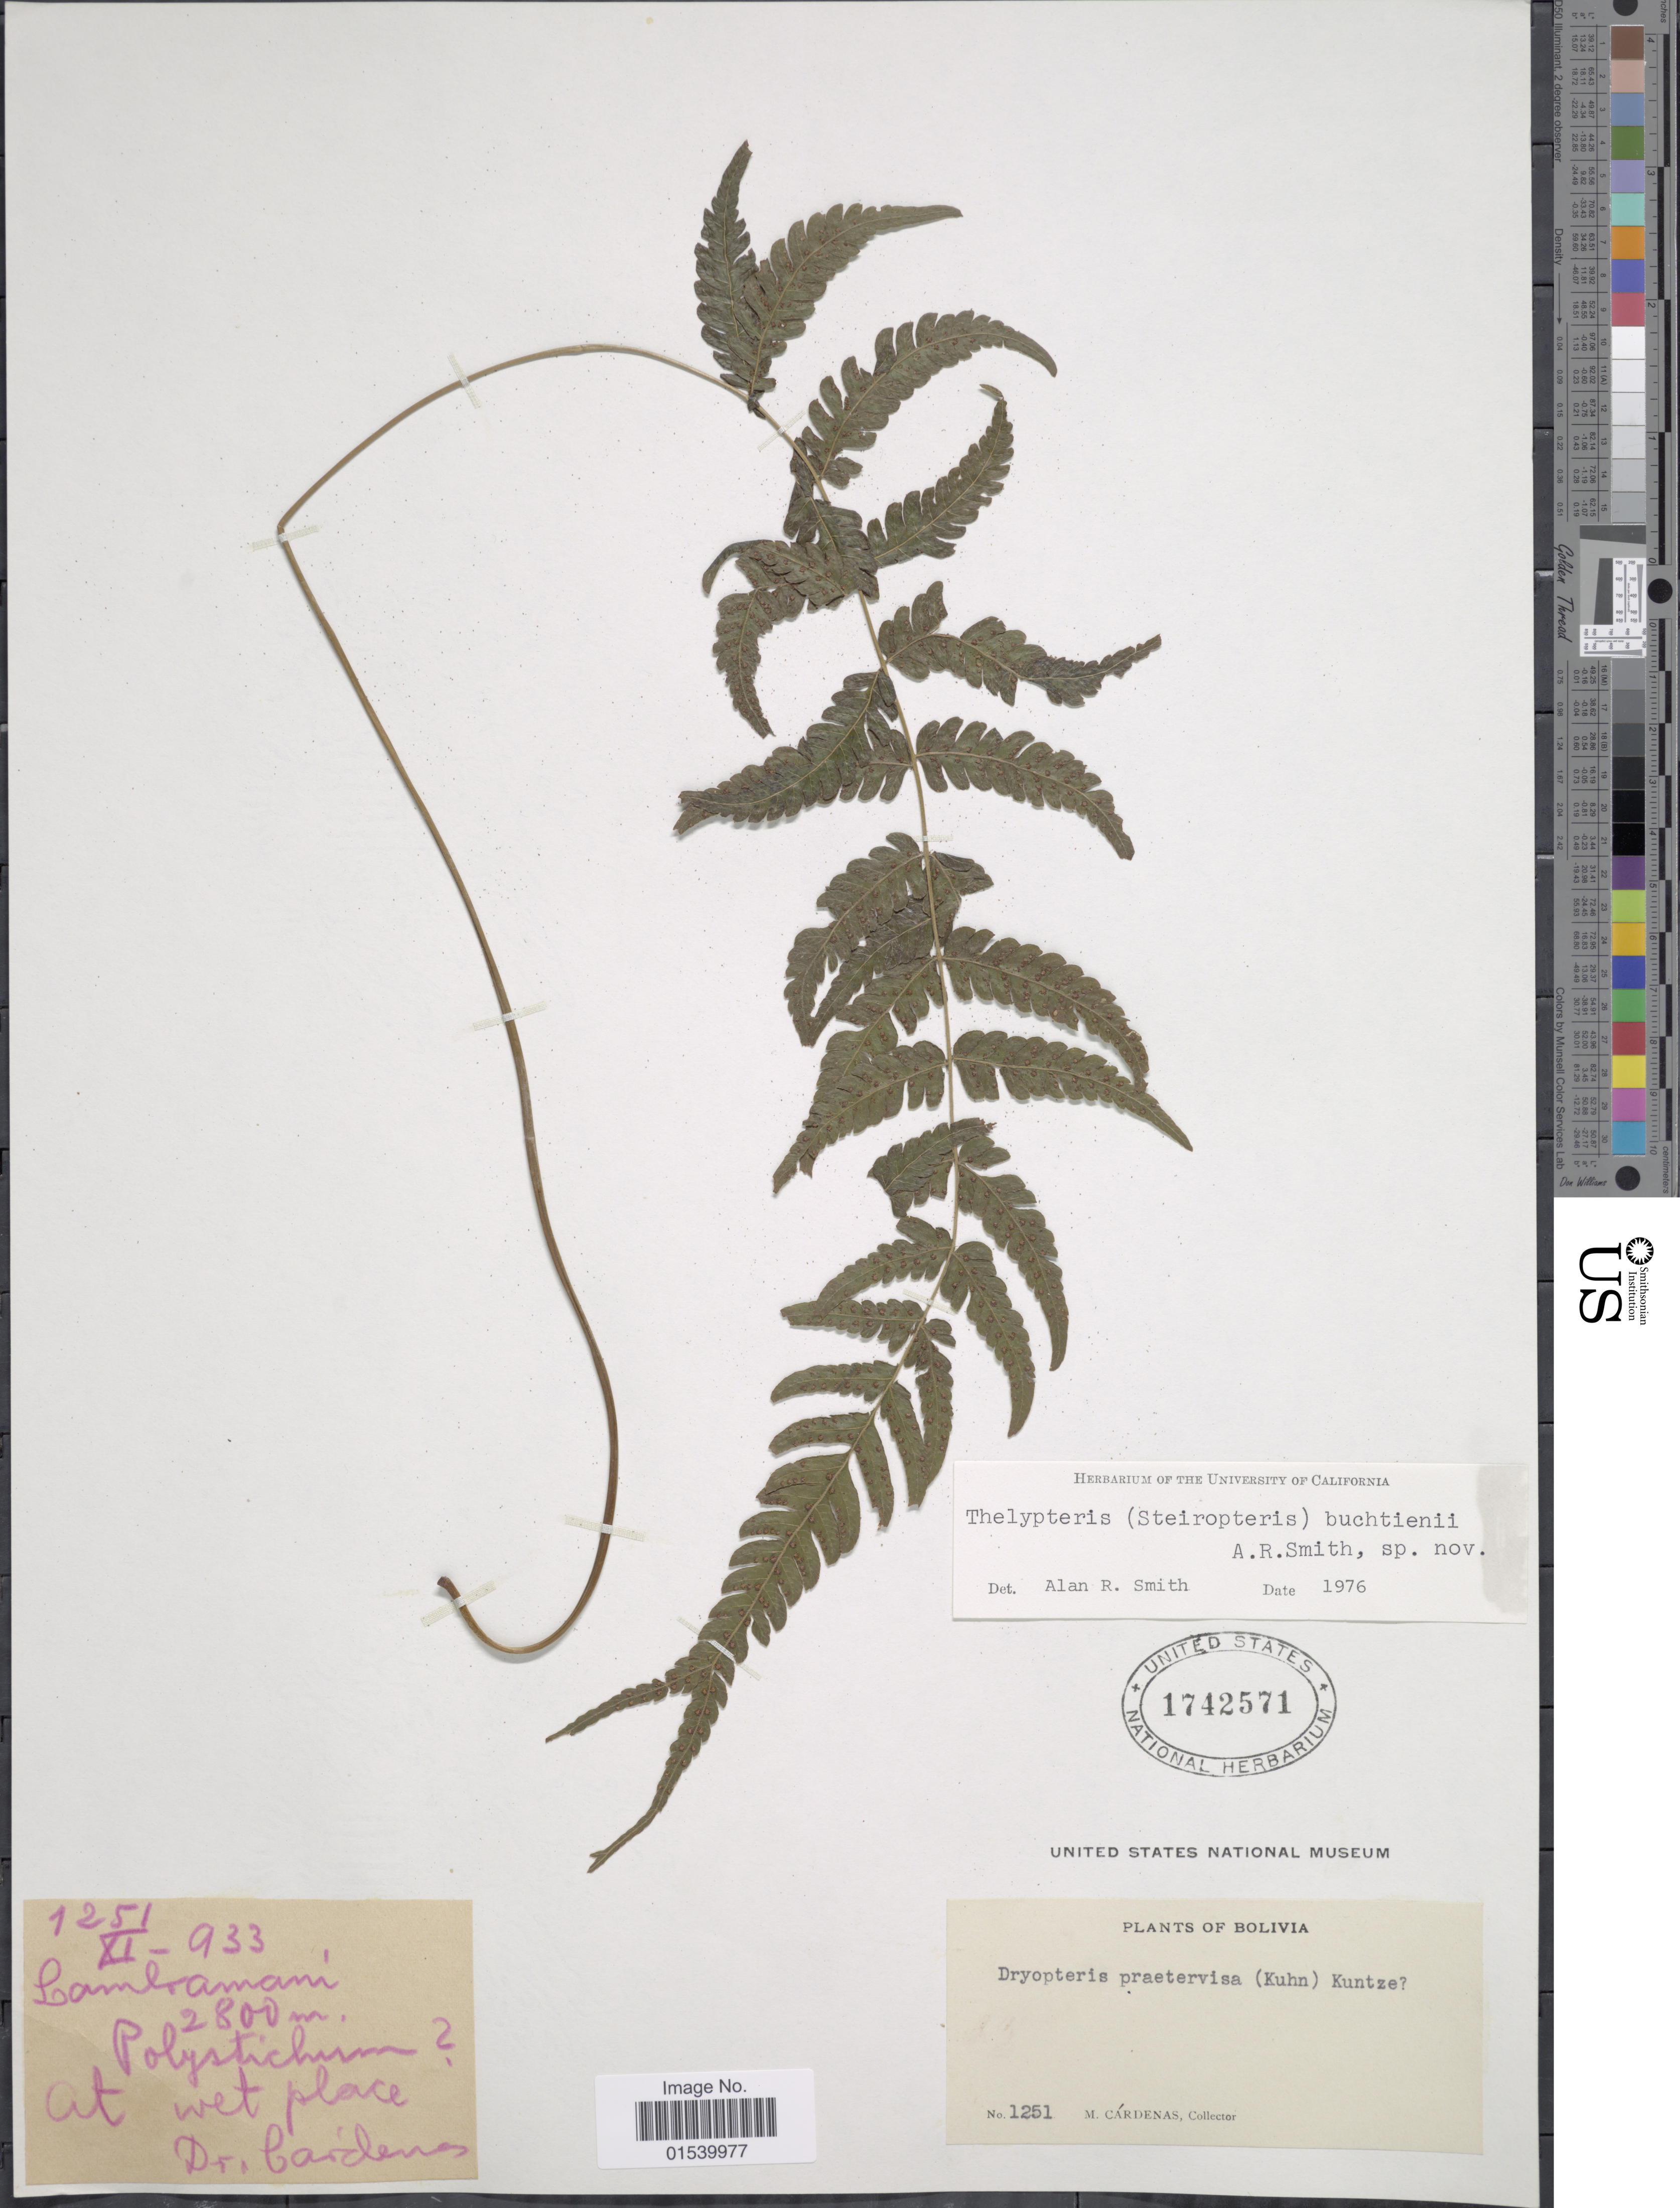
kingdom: Plantae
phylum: Tracheophyta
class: Polypodiopsida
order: Polypodiales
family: Thelypteridaceae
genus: Amauropelta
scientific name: Amauropelta buchtienii (A.R. Sm.) comb. nov., ined. 2015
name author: (A.R. Sm.)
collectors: M. Cárdenas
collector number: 1251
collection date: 1933-11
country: Bolivia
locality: Lambramani. At wet place.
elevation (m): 2800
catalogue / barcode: US 1742571